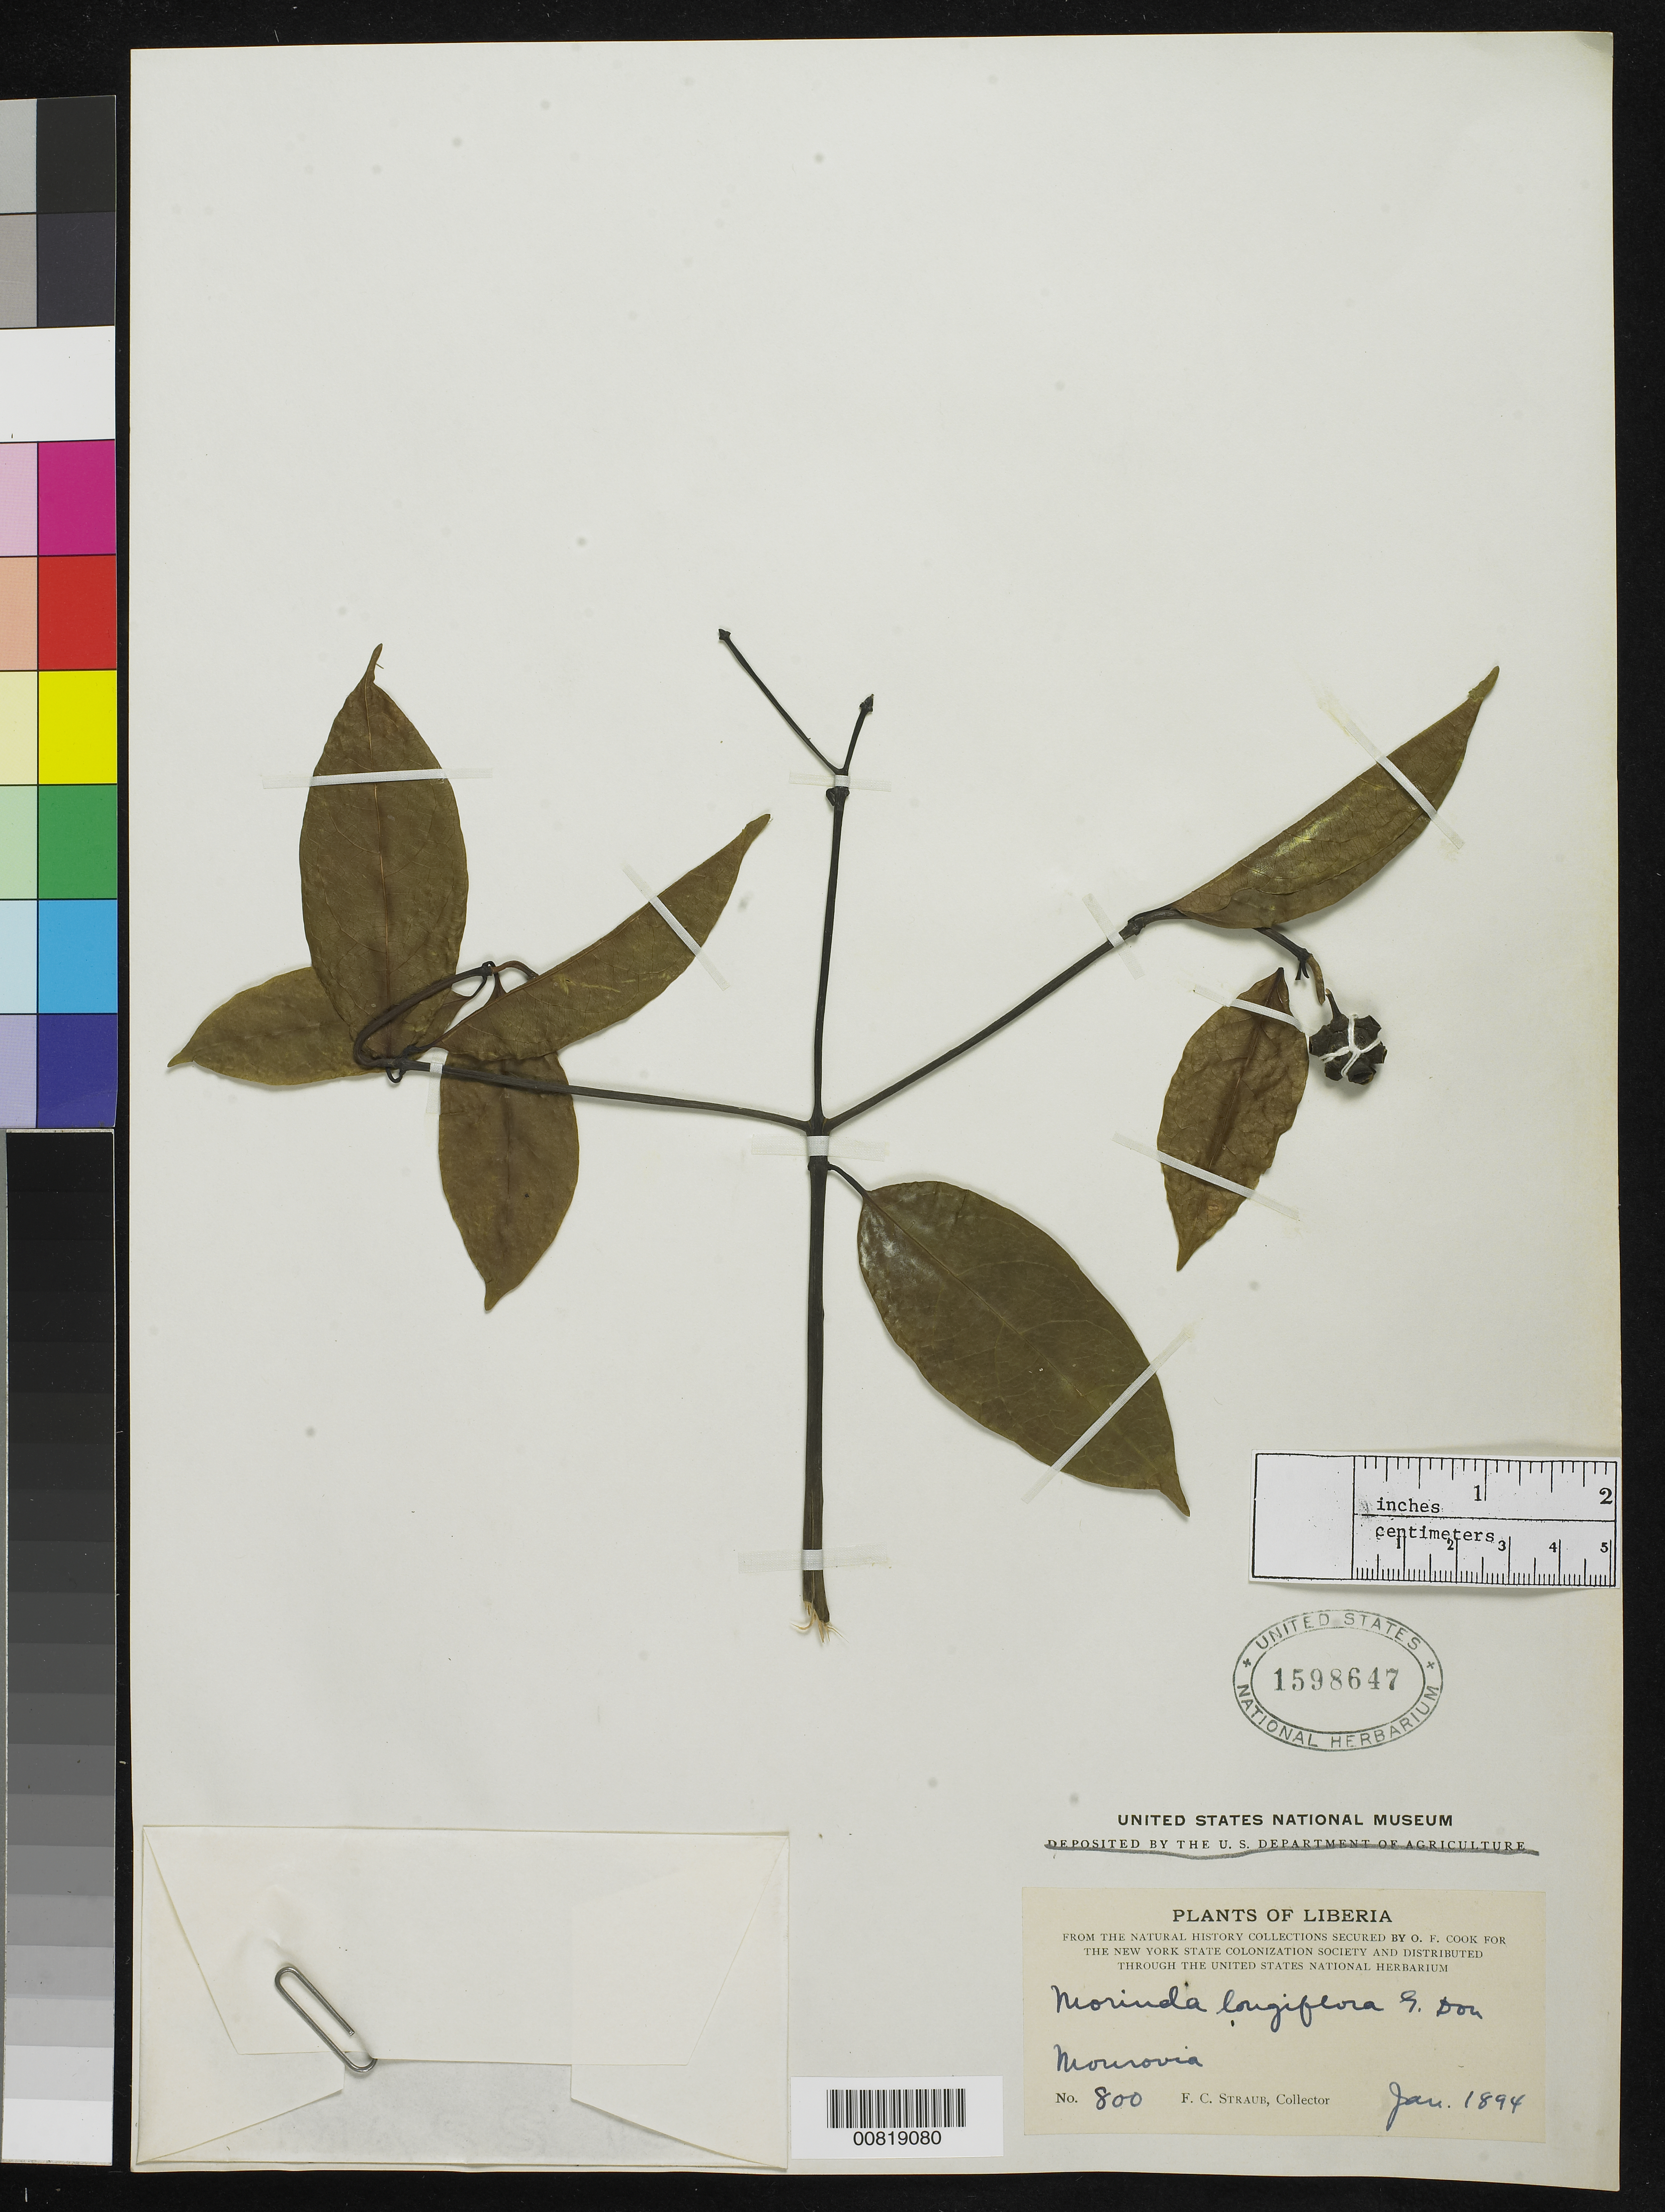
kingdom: Plantae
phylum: Tracheophyta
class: Magnoliopsida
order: Gentianales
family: Rubiaceae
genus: Morinda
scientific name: Morinda longiflora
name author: G. Don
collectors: F. Straub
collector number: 800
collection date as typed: Jan 1894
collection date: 1894-01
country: Liberia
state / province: Montserrado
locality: Monrovia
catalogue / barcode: US 1598647